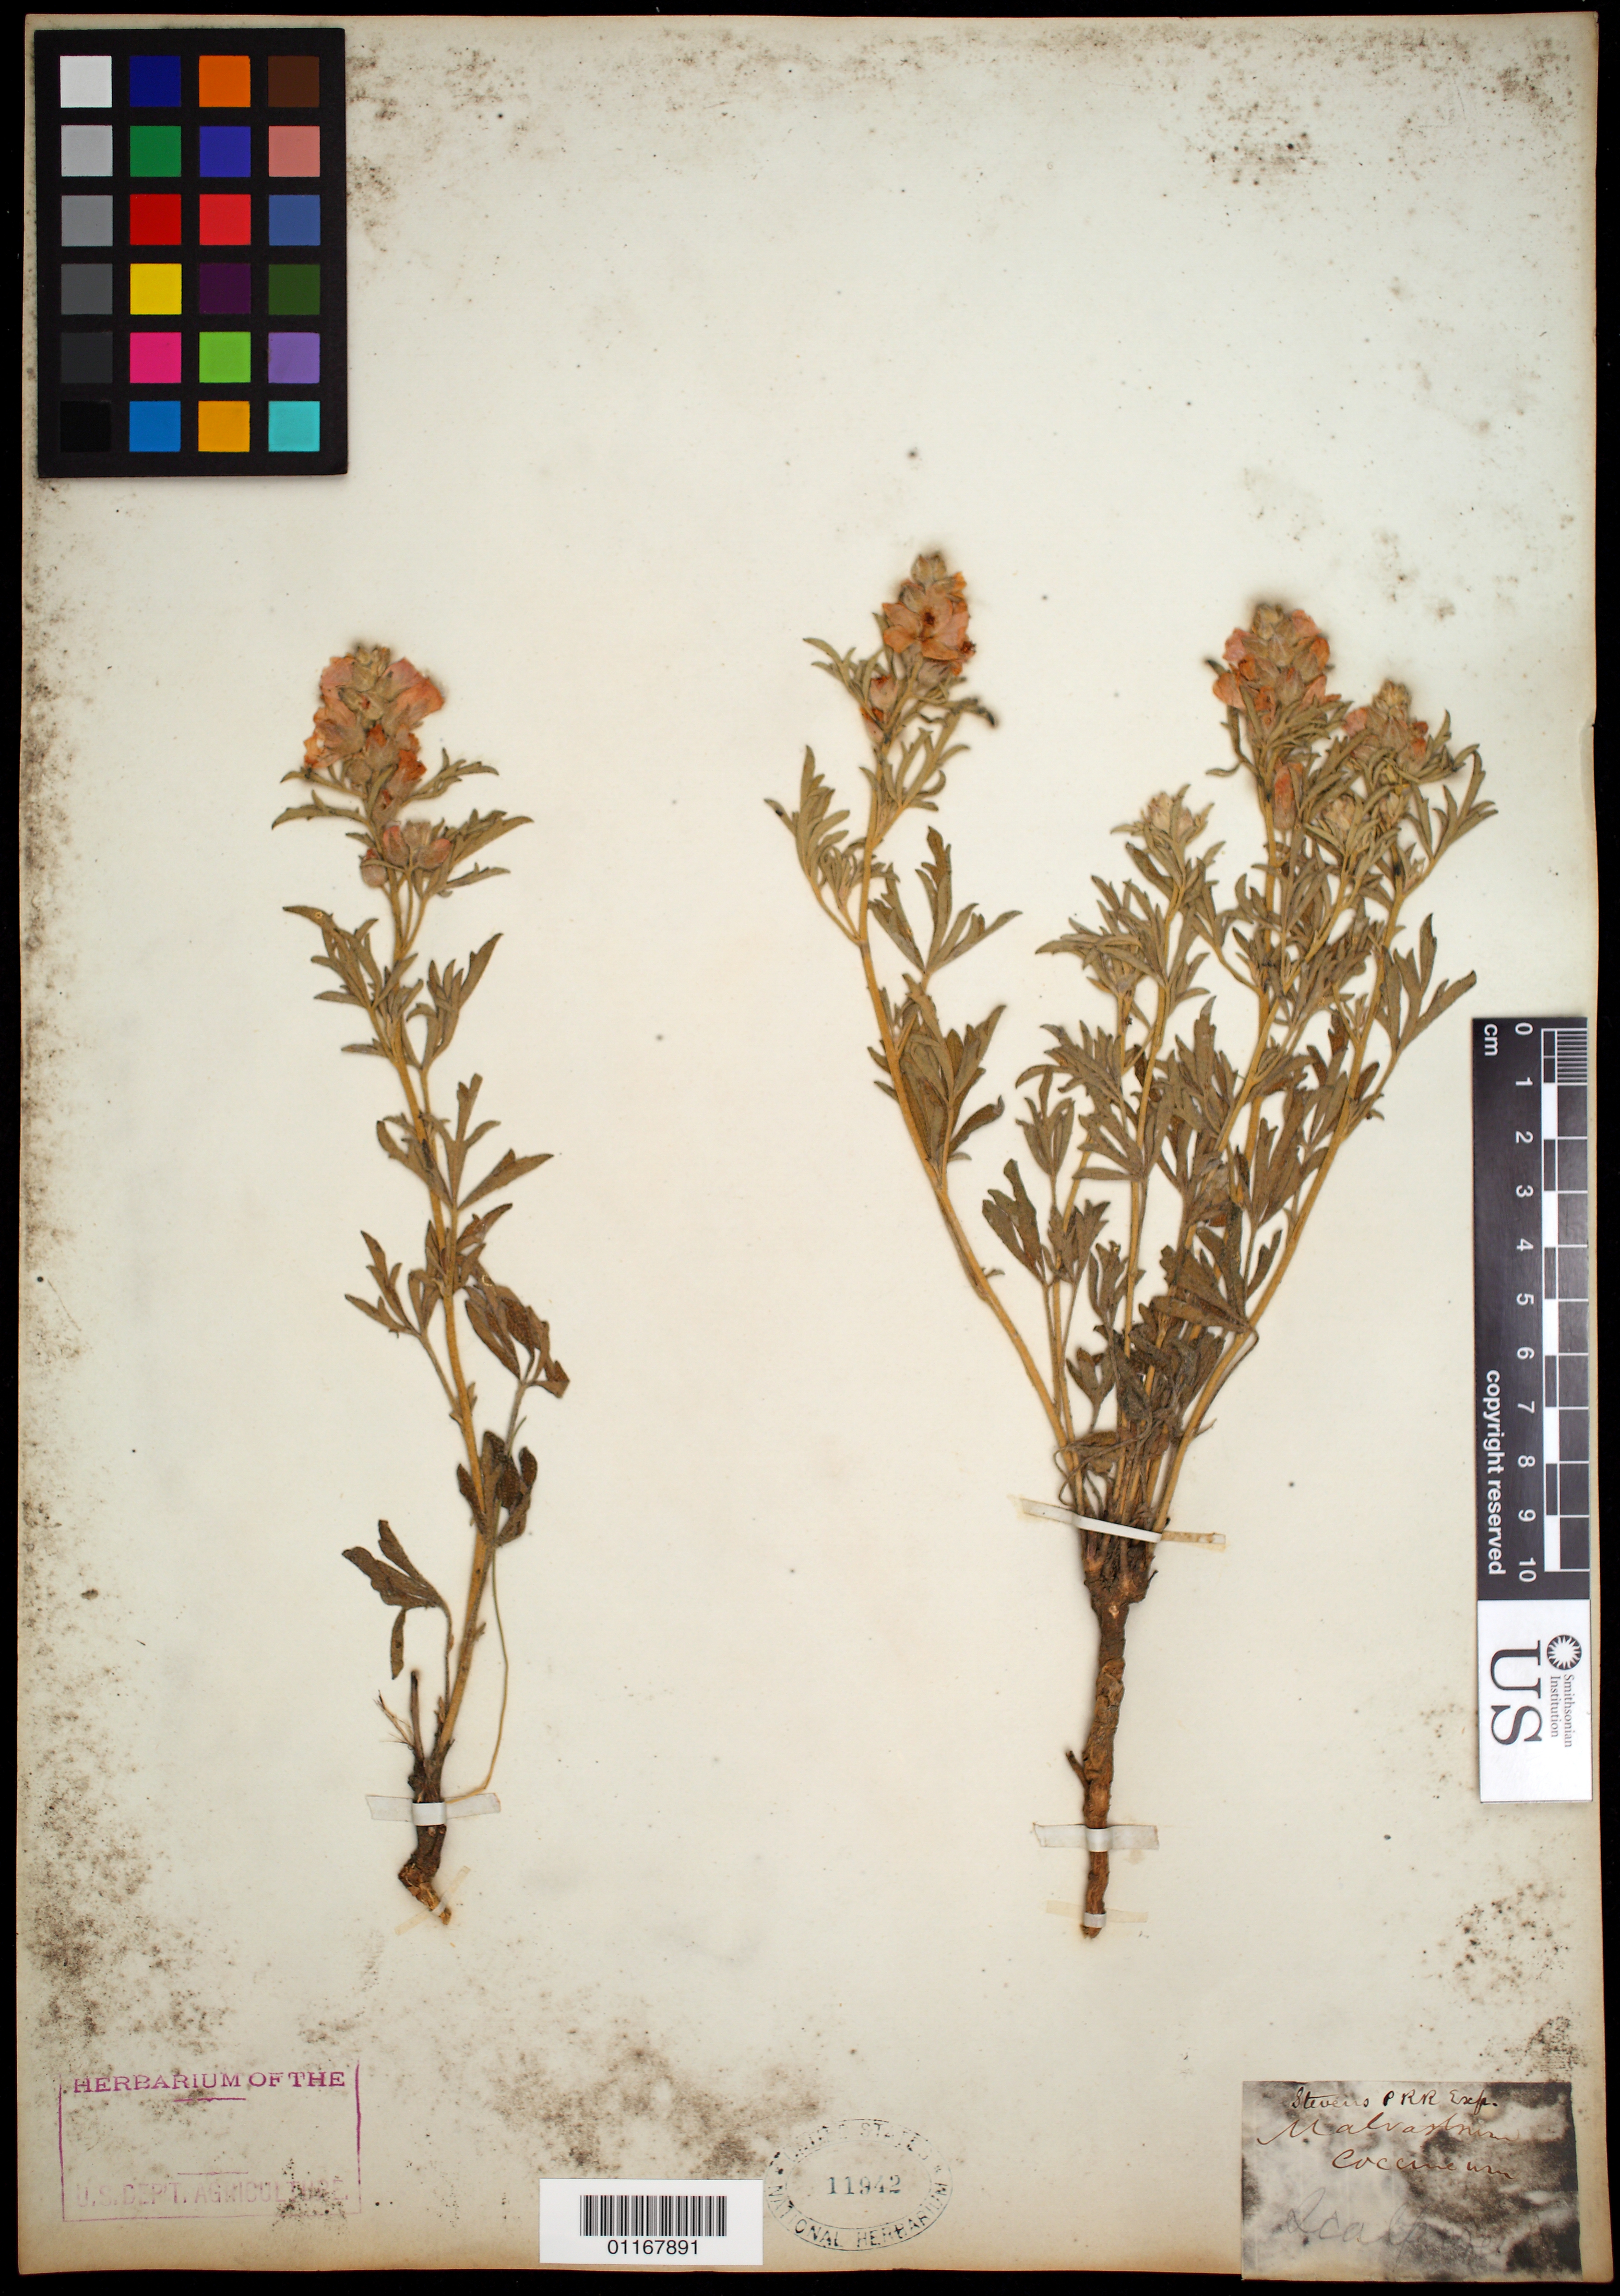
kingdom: Plantae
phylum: Tracheophyta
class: Magnoliopsida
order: Malvales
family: Malvaceae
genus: Malvastrum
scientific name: Malvastrum coccineum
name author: (Nutt.) A. Gray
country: Canada / United States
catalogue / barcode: US 11942